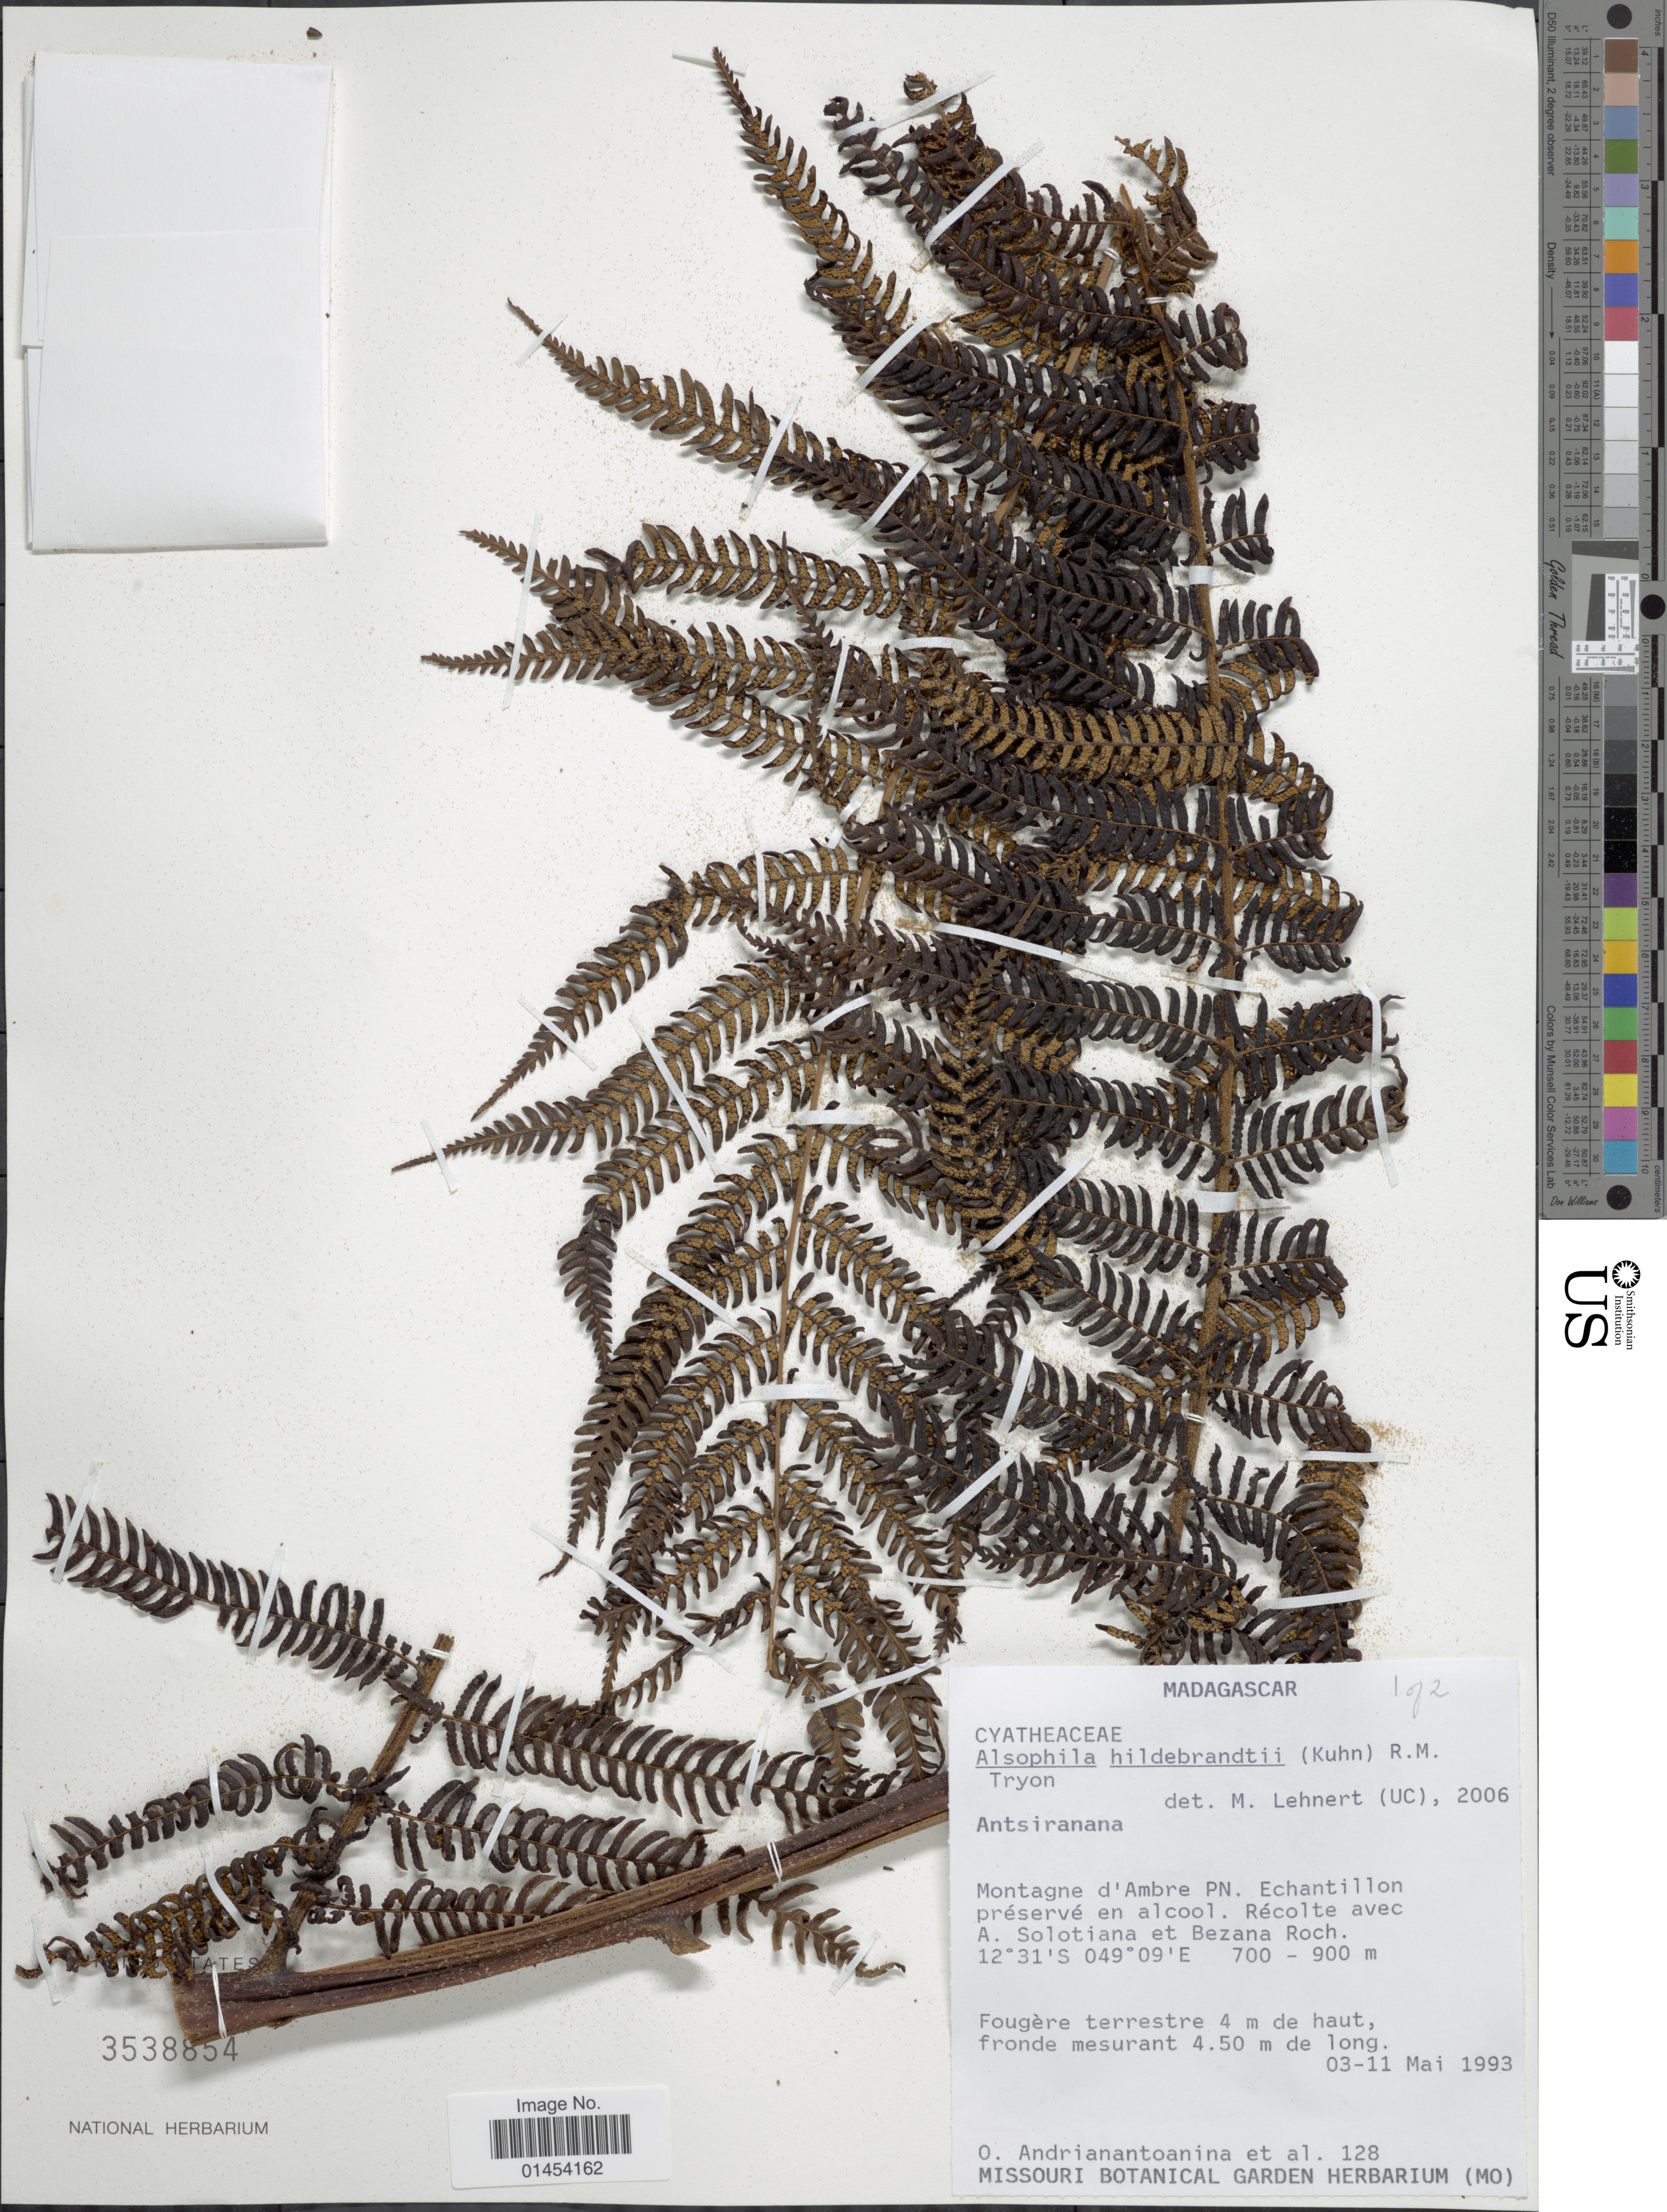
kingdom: Plantae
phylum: Tracheophyta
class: Polypodiopsida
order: Cyatheales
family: Cyatheaceae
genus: Cyathea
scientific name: Cyathea hildebrandtii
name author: Kuhn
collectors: O. Andrianantoanina & et al.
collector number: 128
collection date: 1993-05-03/1993-05-11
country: Madagascar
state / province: Diana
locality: Montagne d'Ambre PN.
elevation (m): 700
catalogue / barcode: US 3538854